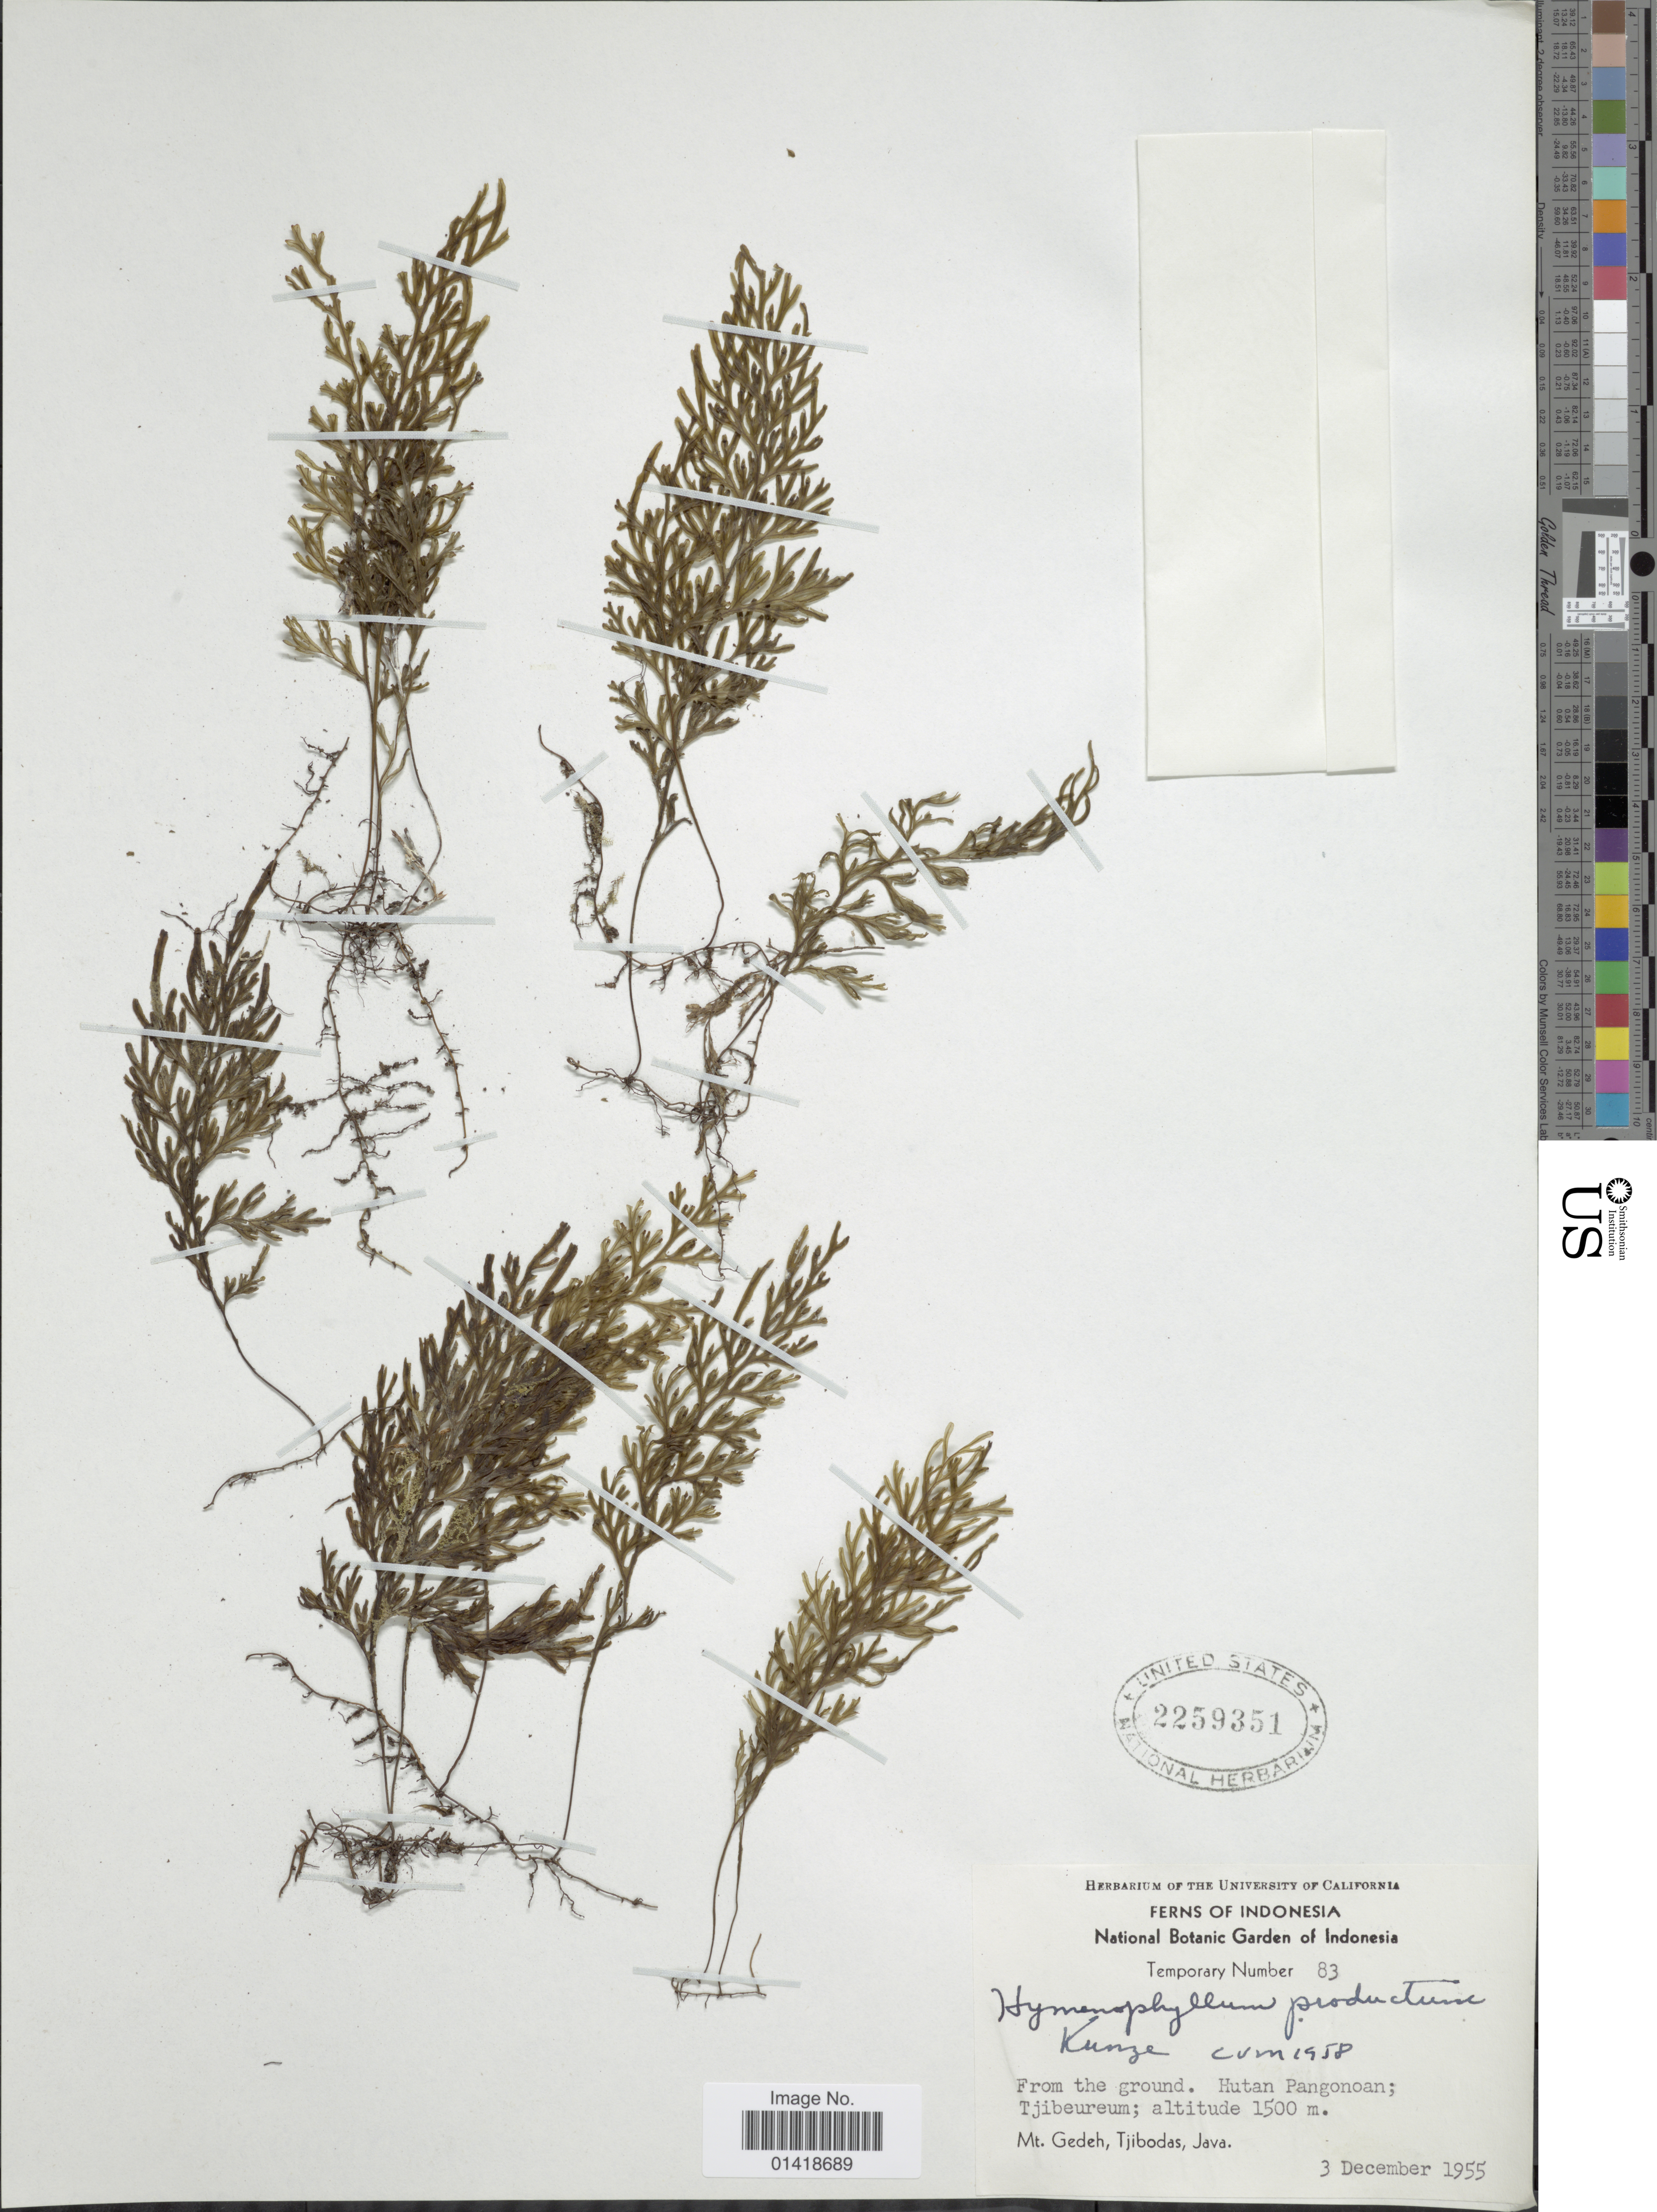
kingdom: Plantae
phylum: Tracheophyta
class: Polypodiopsida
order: Hymenophyllales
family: Hymenophyllaceae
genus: Hymenophyllum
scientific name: Hymenophyllum productum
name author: Kunze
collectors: ex herb. Univ. of California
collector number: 83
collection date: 1955-12-03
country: Indonesia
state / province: Java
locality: From the ground. Huton Pangonoan; Tjibeureum. Mt. Gedeh, Tjibodas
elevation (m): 1500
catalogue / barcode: US 2259351